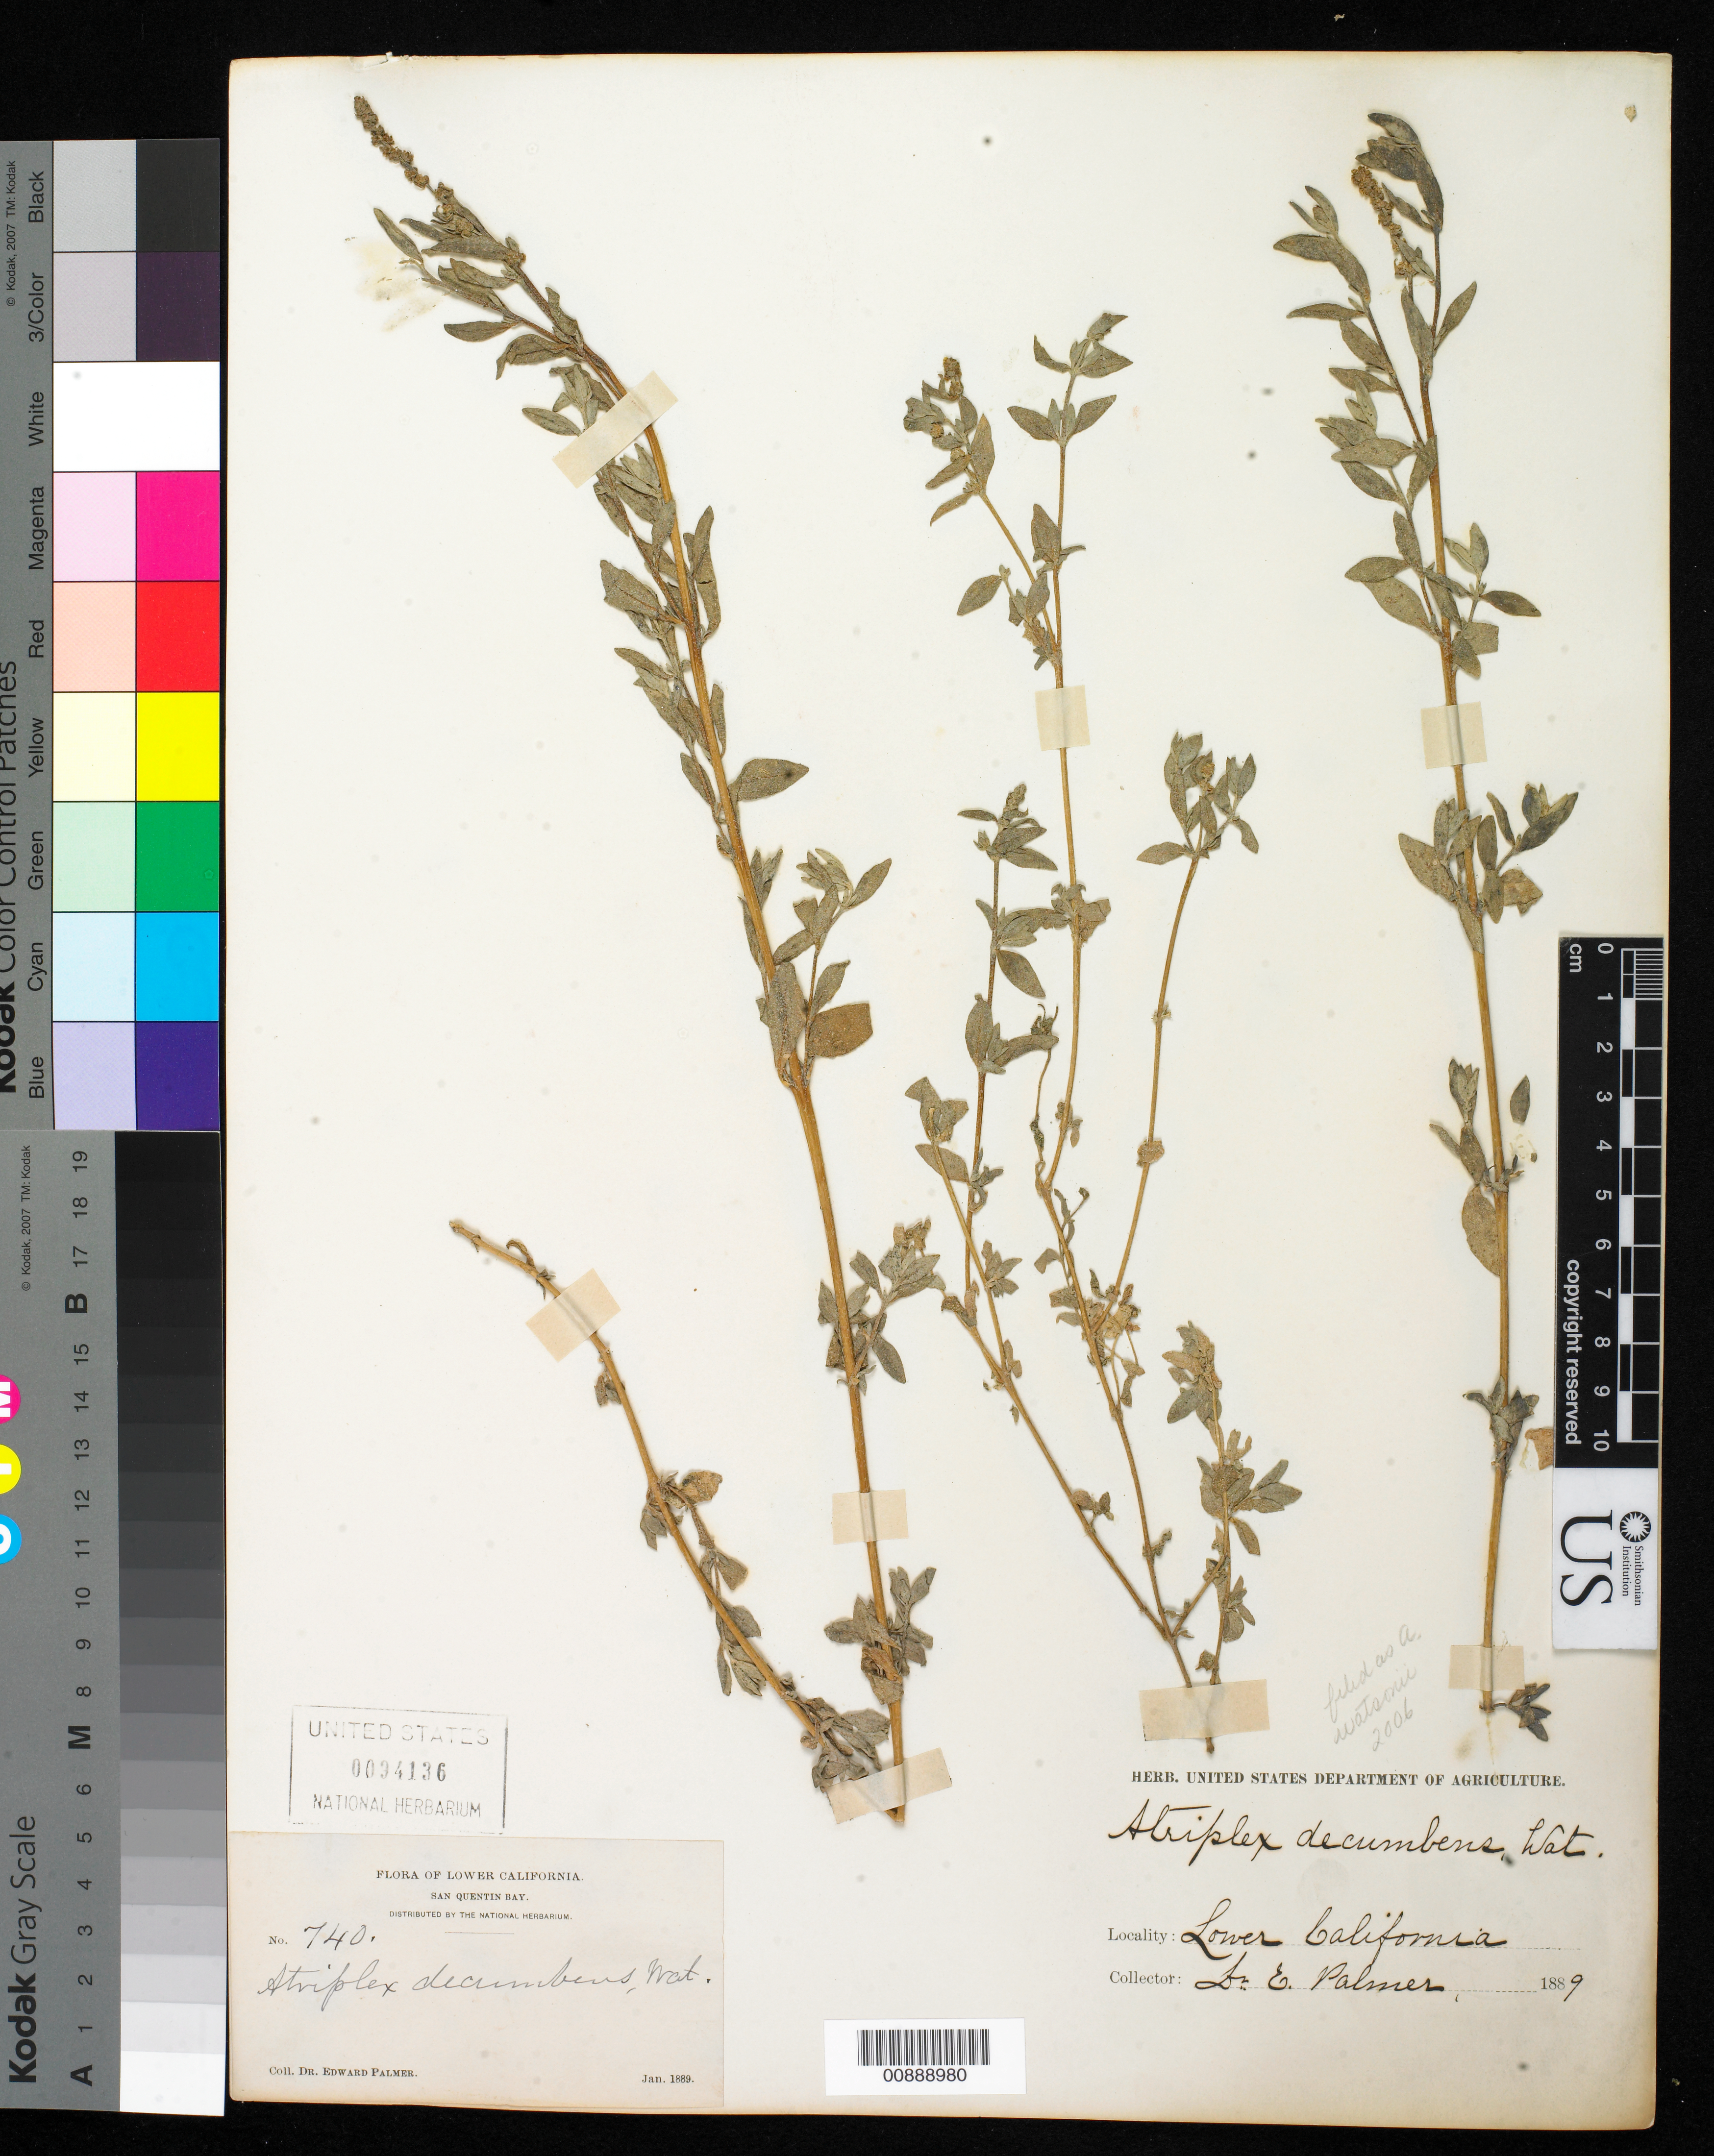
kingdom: Plantae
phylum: Tracheophyta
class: Magnoliopsida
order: Caryophyllales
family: Amaranthaceae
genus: Atriplex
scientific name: Atriplex watsonii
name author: A. Nelson ex Abrams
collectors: E. Palmer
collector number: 740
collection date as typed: Jan 1889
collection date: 1889-01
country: Mexico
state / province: Baja California Norte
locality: San Quentin Bay, Baja California.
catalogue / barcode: US 94136